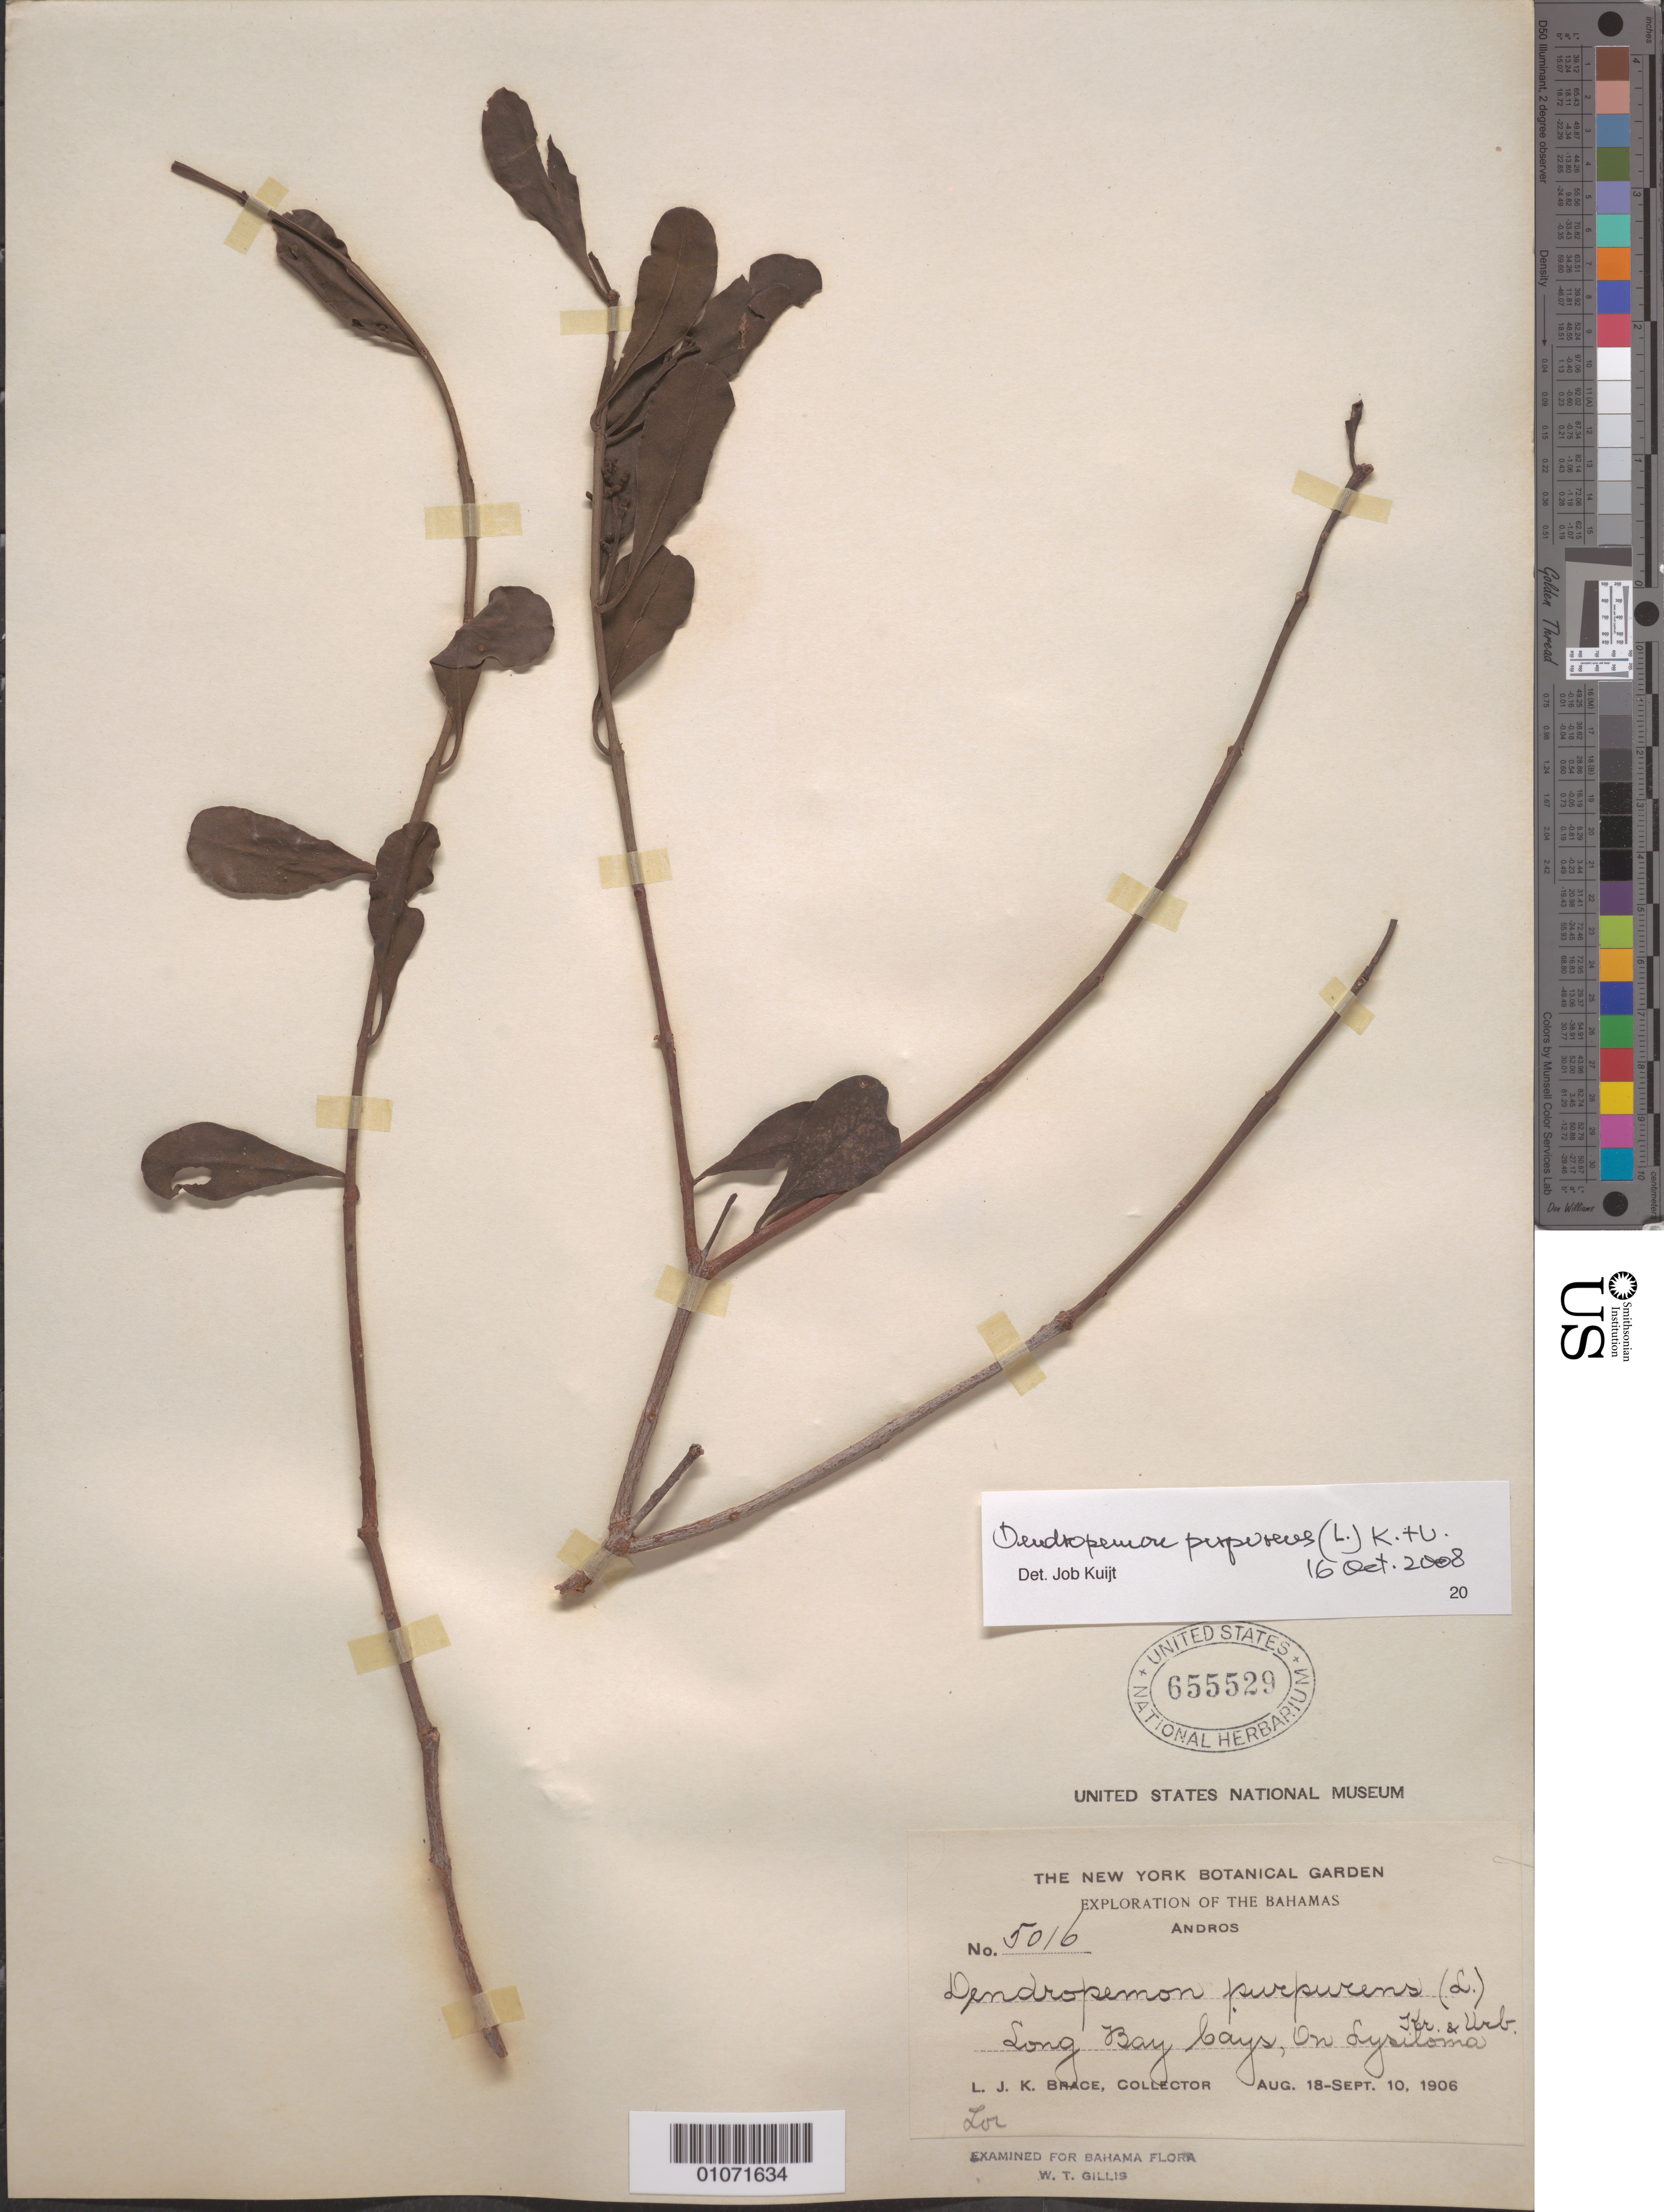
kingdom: Plantae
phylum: Tracheophyta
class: Magnoliopsida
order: Santalales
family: Loranthaceae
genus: Dendropemon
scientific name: Dendropemon purpureus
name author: (L.) Krug & Urb.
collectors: L. J. K. Brace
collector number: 5016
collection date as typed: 18 Aug 1906 to 10 Sep 1906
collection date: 1906-08-18/1906-09-10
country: Bahamas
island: Andros I.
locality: Long Bay Cays.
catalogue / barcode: US 655529